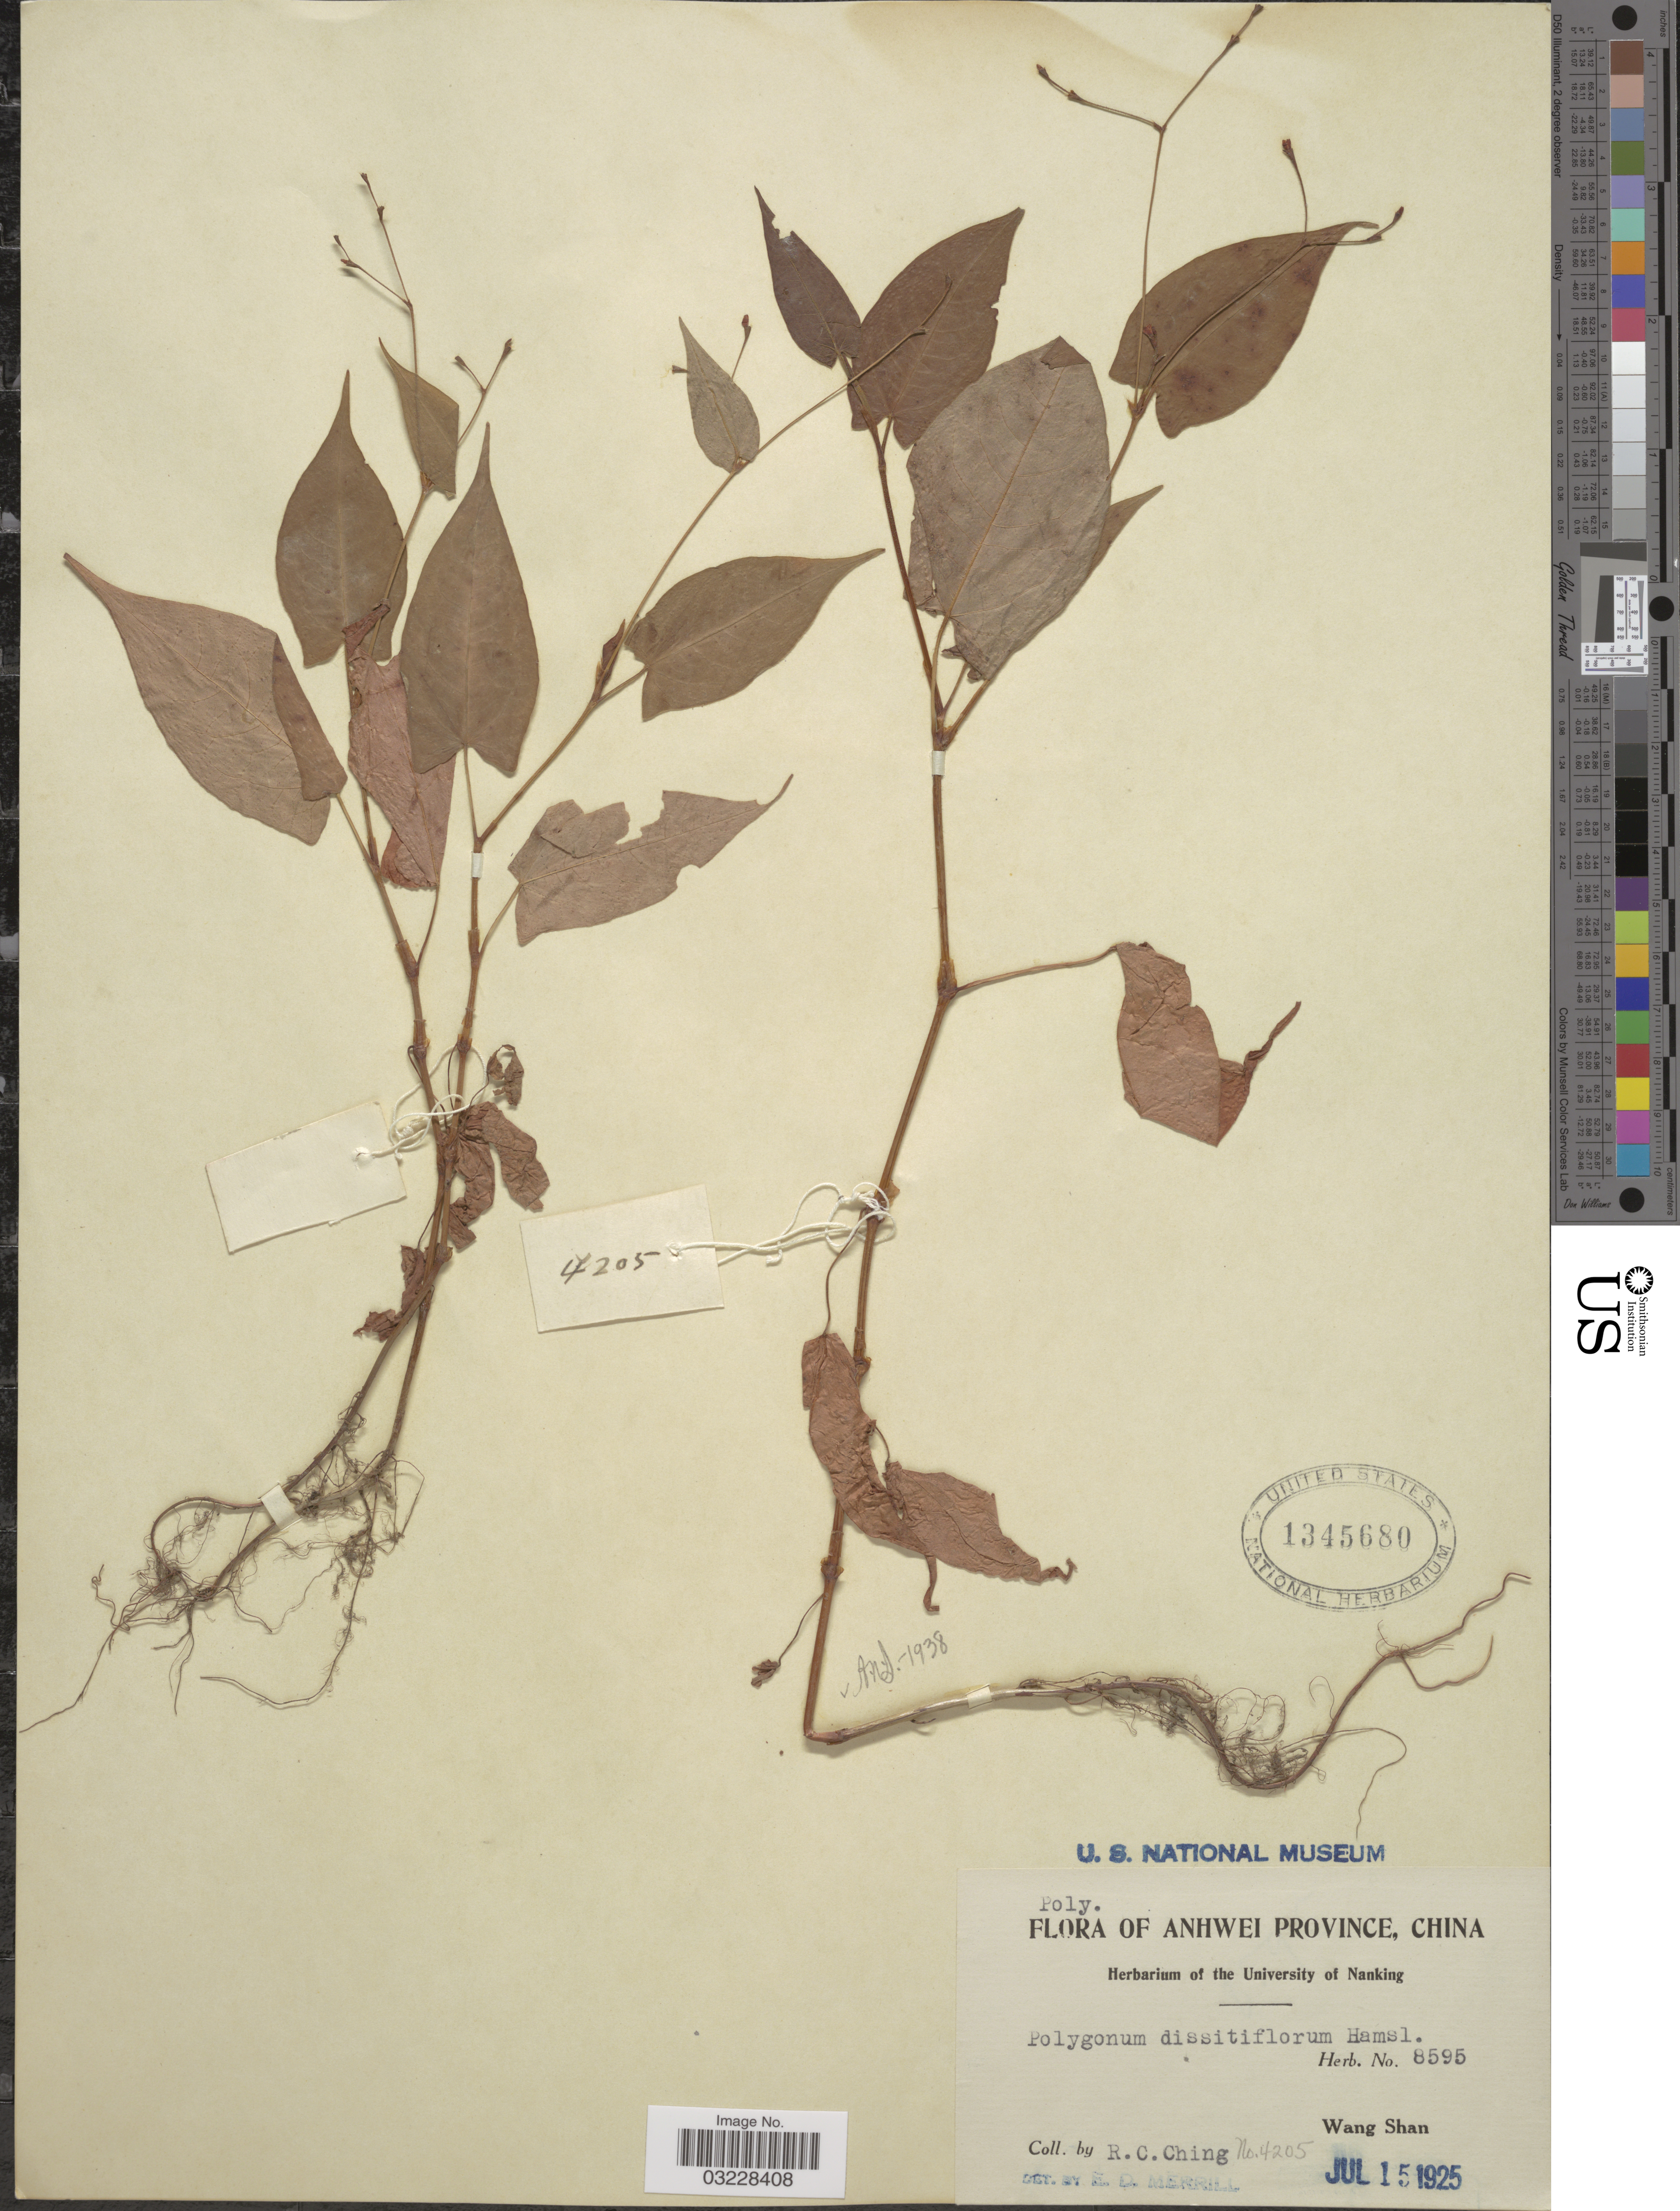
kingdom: Plantae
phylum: Tracheophyta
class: Magnoliopsida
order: Caryophyllales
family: Polygonaceae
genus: Polygonum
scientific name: Polygonum dissitiflorum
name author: Hemsl.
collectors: R. C. Ching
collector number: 4205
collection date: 1925-07-15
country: China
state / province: Anhui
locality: Anhwei Province. Wang Shan.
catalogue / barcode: US 1345680